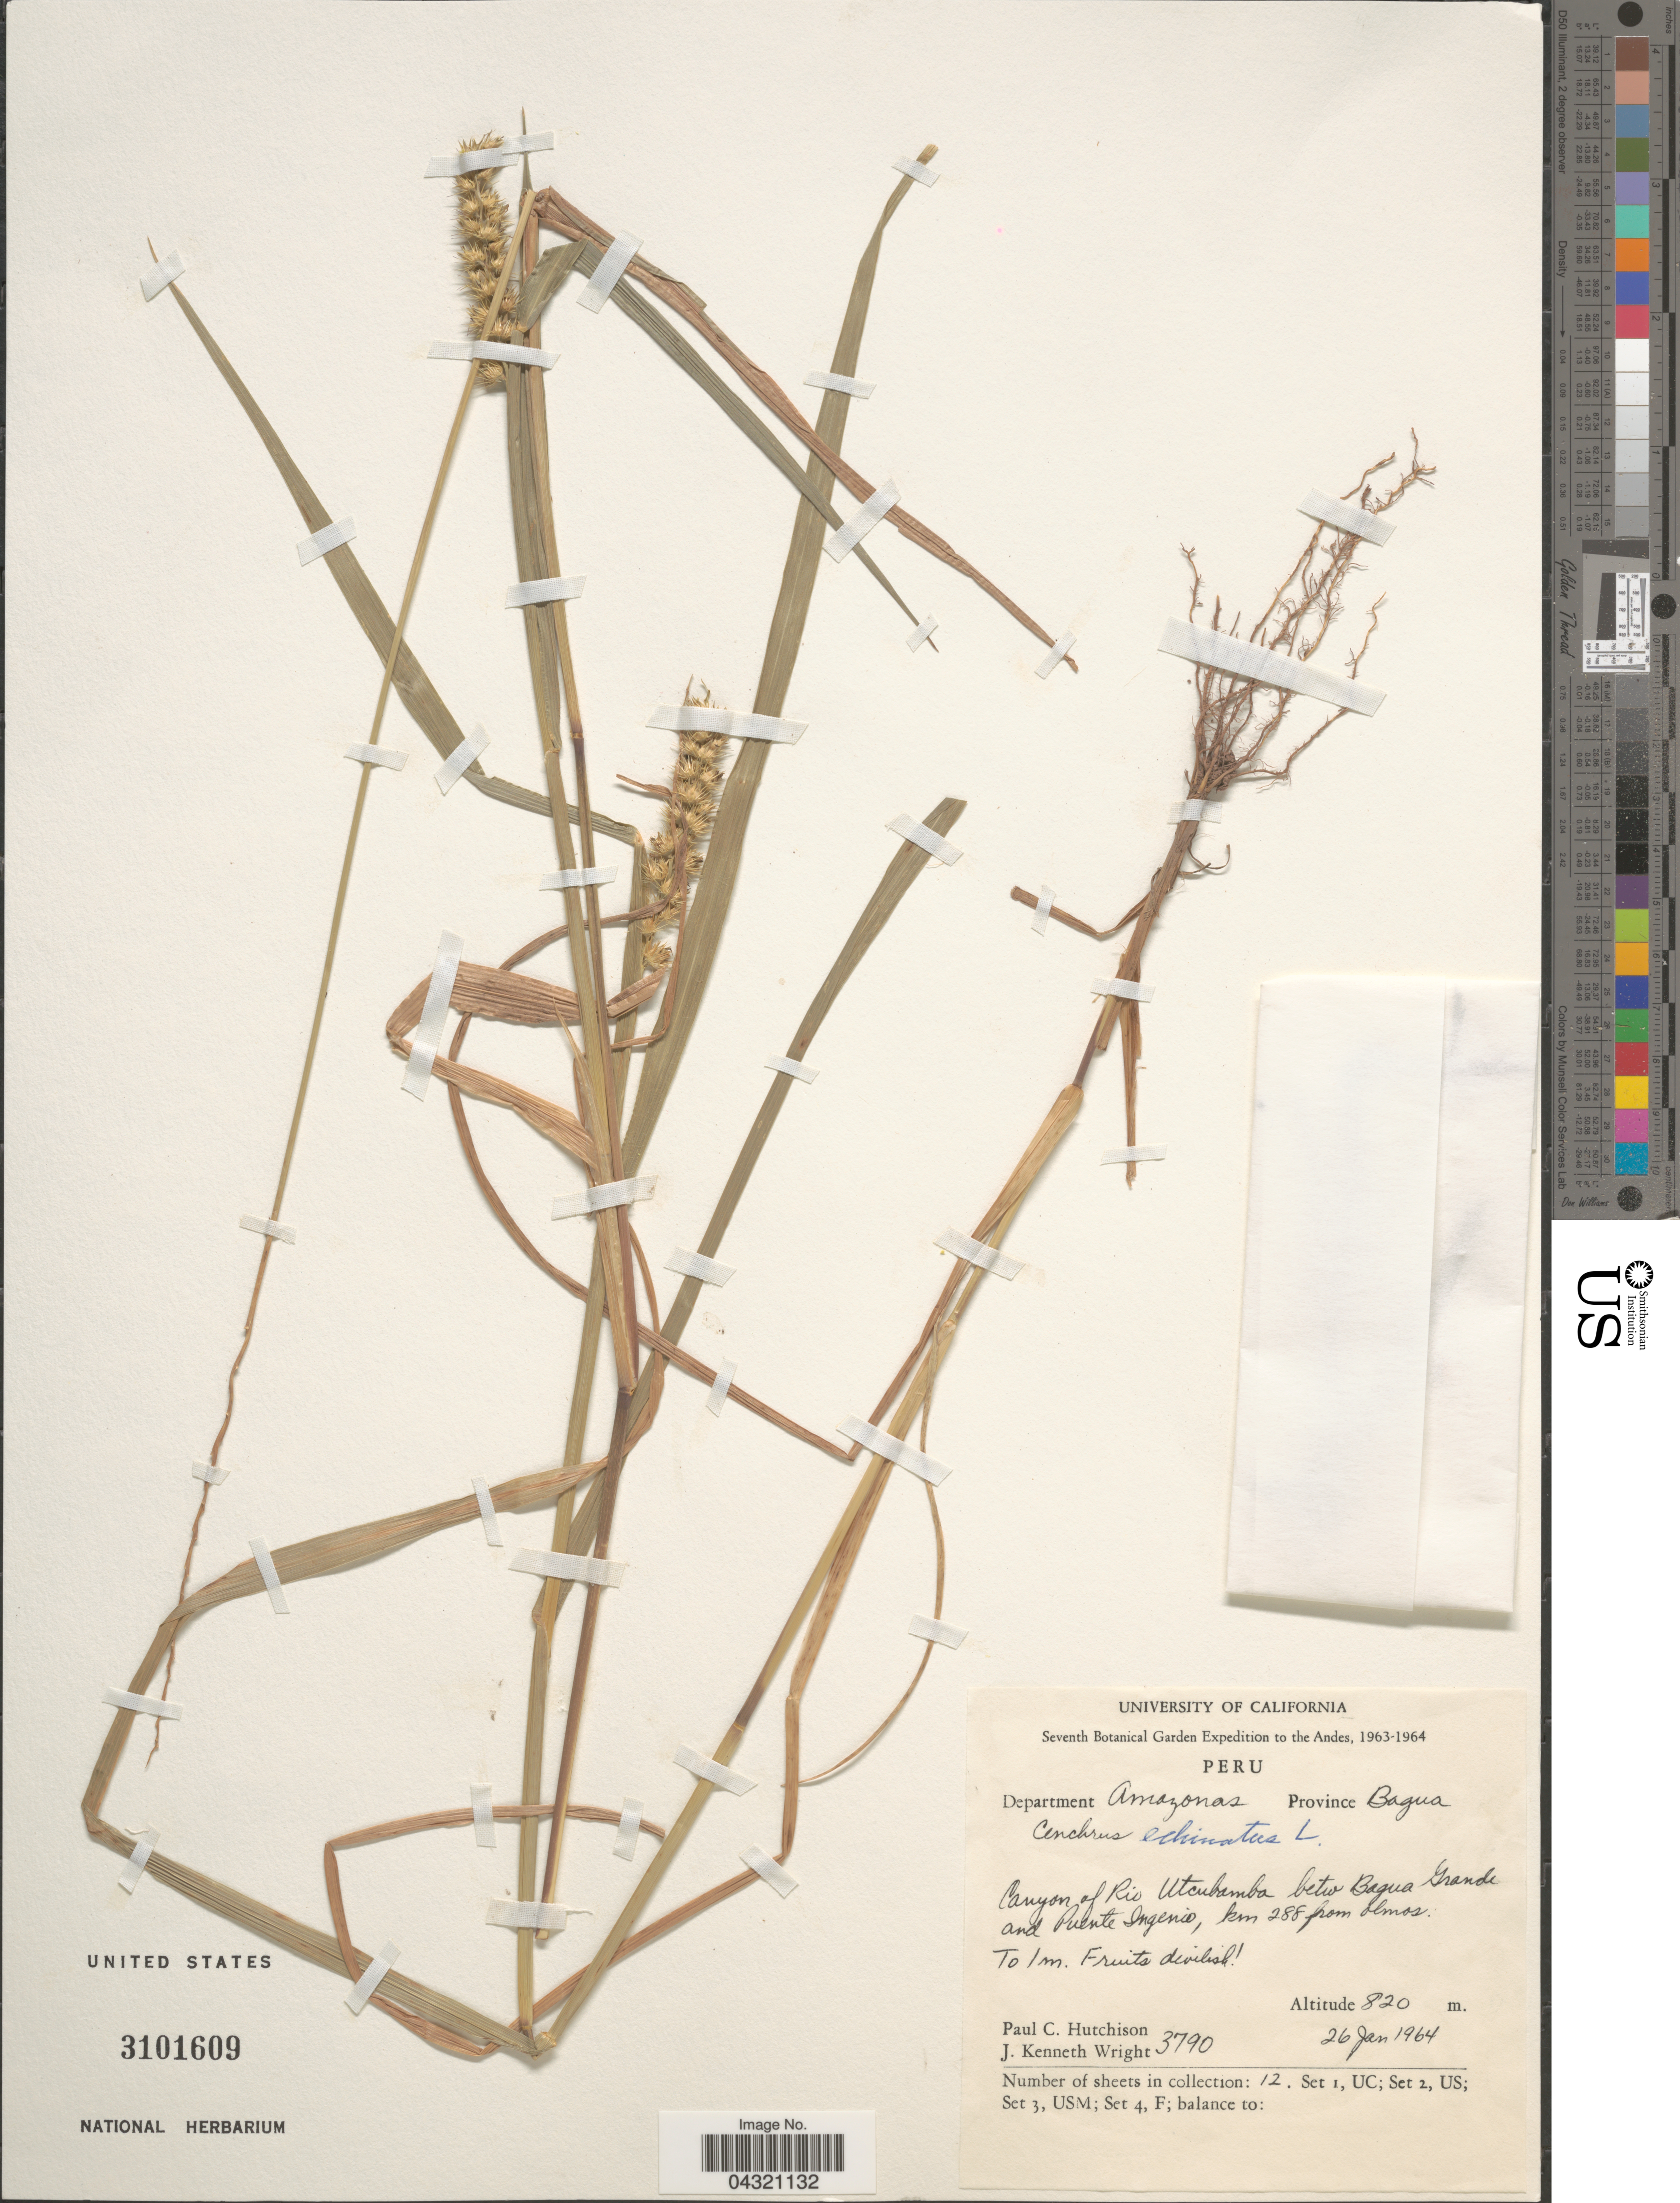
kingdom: Plantae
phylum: Tracheophyta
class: Liliopsida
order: Poales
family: Poaceae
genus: Cenchrus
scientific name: Cenchrus echinatus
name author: L.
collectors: P. C. Hutchison & J. K. Wright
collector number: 3790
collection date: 1964-01-26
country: Peru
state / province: Amazonas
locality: Canyon of Río Utcubamba betw. Bagua Grande and Puente Ingenio, km. 288 from Olmos, Province Bagua, Department Amazonas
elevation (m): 820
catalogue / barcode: US 3101609